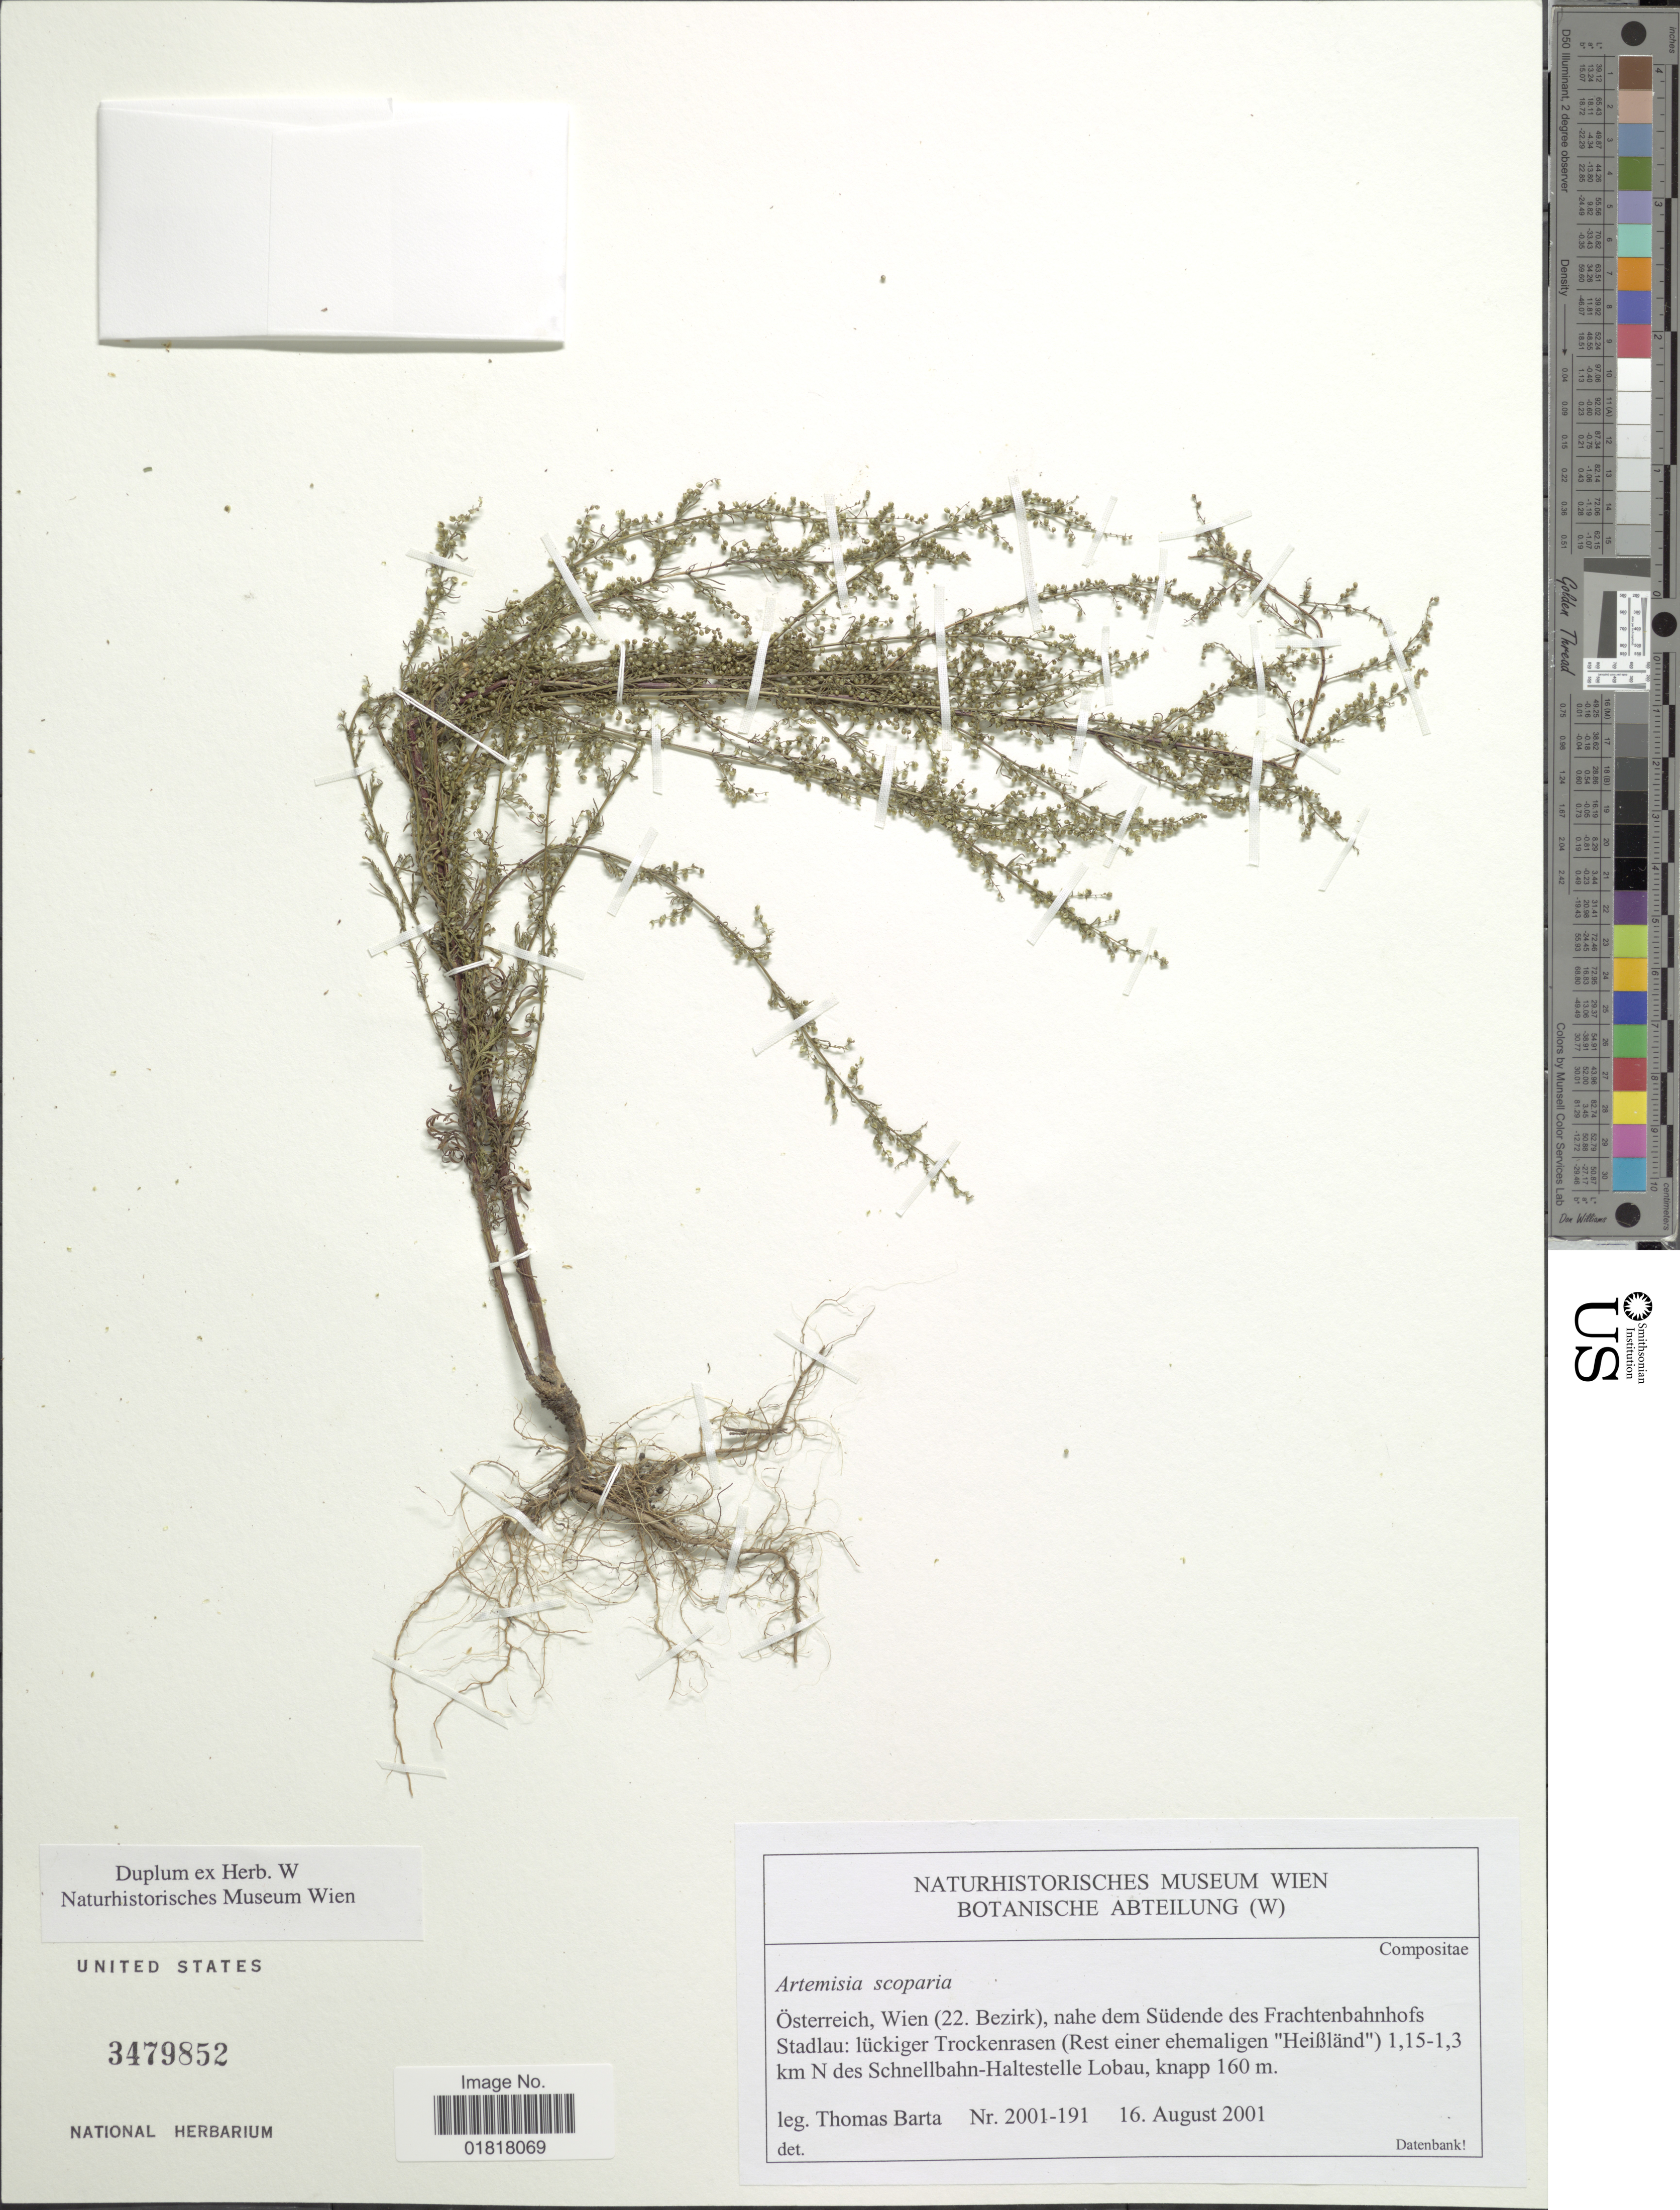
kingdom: Plantae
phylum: Tracheophyta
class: Magnoliopsida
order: Asterales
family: Asteraceae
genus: Artemisia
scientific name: Artemisia scoparia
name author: Waldst. & Kit.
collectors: T. Barta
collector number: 2001-191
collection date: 2001-08-16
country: Austria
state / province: Wien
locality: Österreich, (22. Bezirk), nahe Südende des Frachtenbahnbofs Stadlau: lückiger Trockenrasen (Rest einer ehemaligen "Heißländ"), 1,15-1,3 km N des Schnellbahn-Haltestelle Lobau, knapp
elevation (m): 160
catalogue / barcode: US 3479852